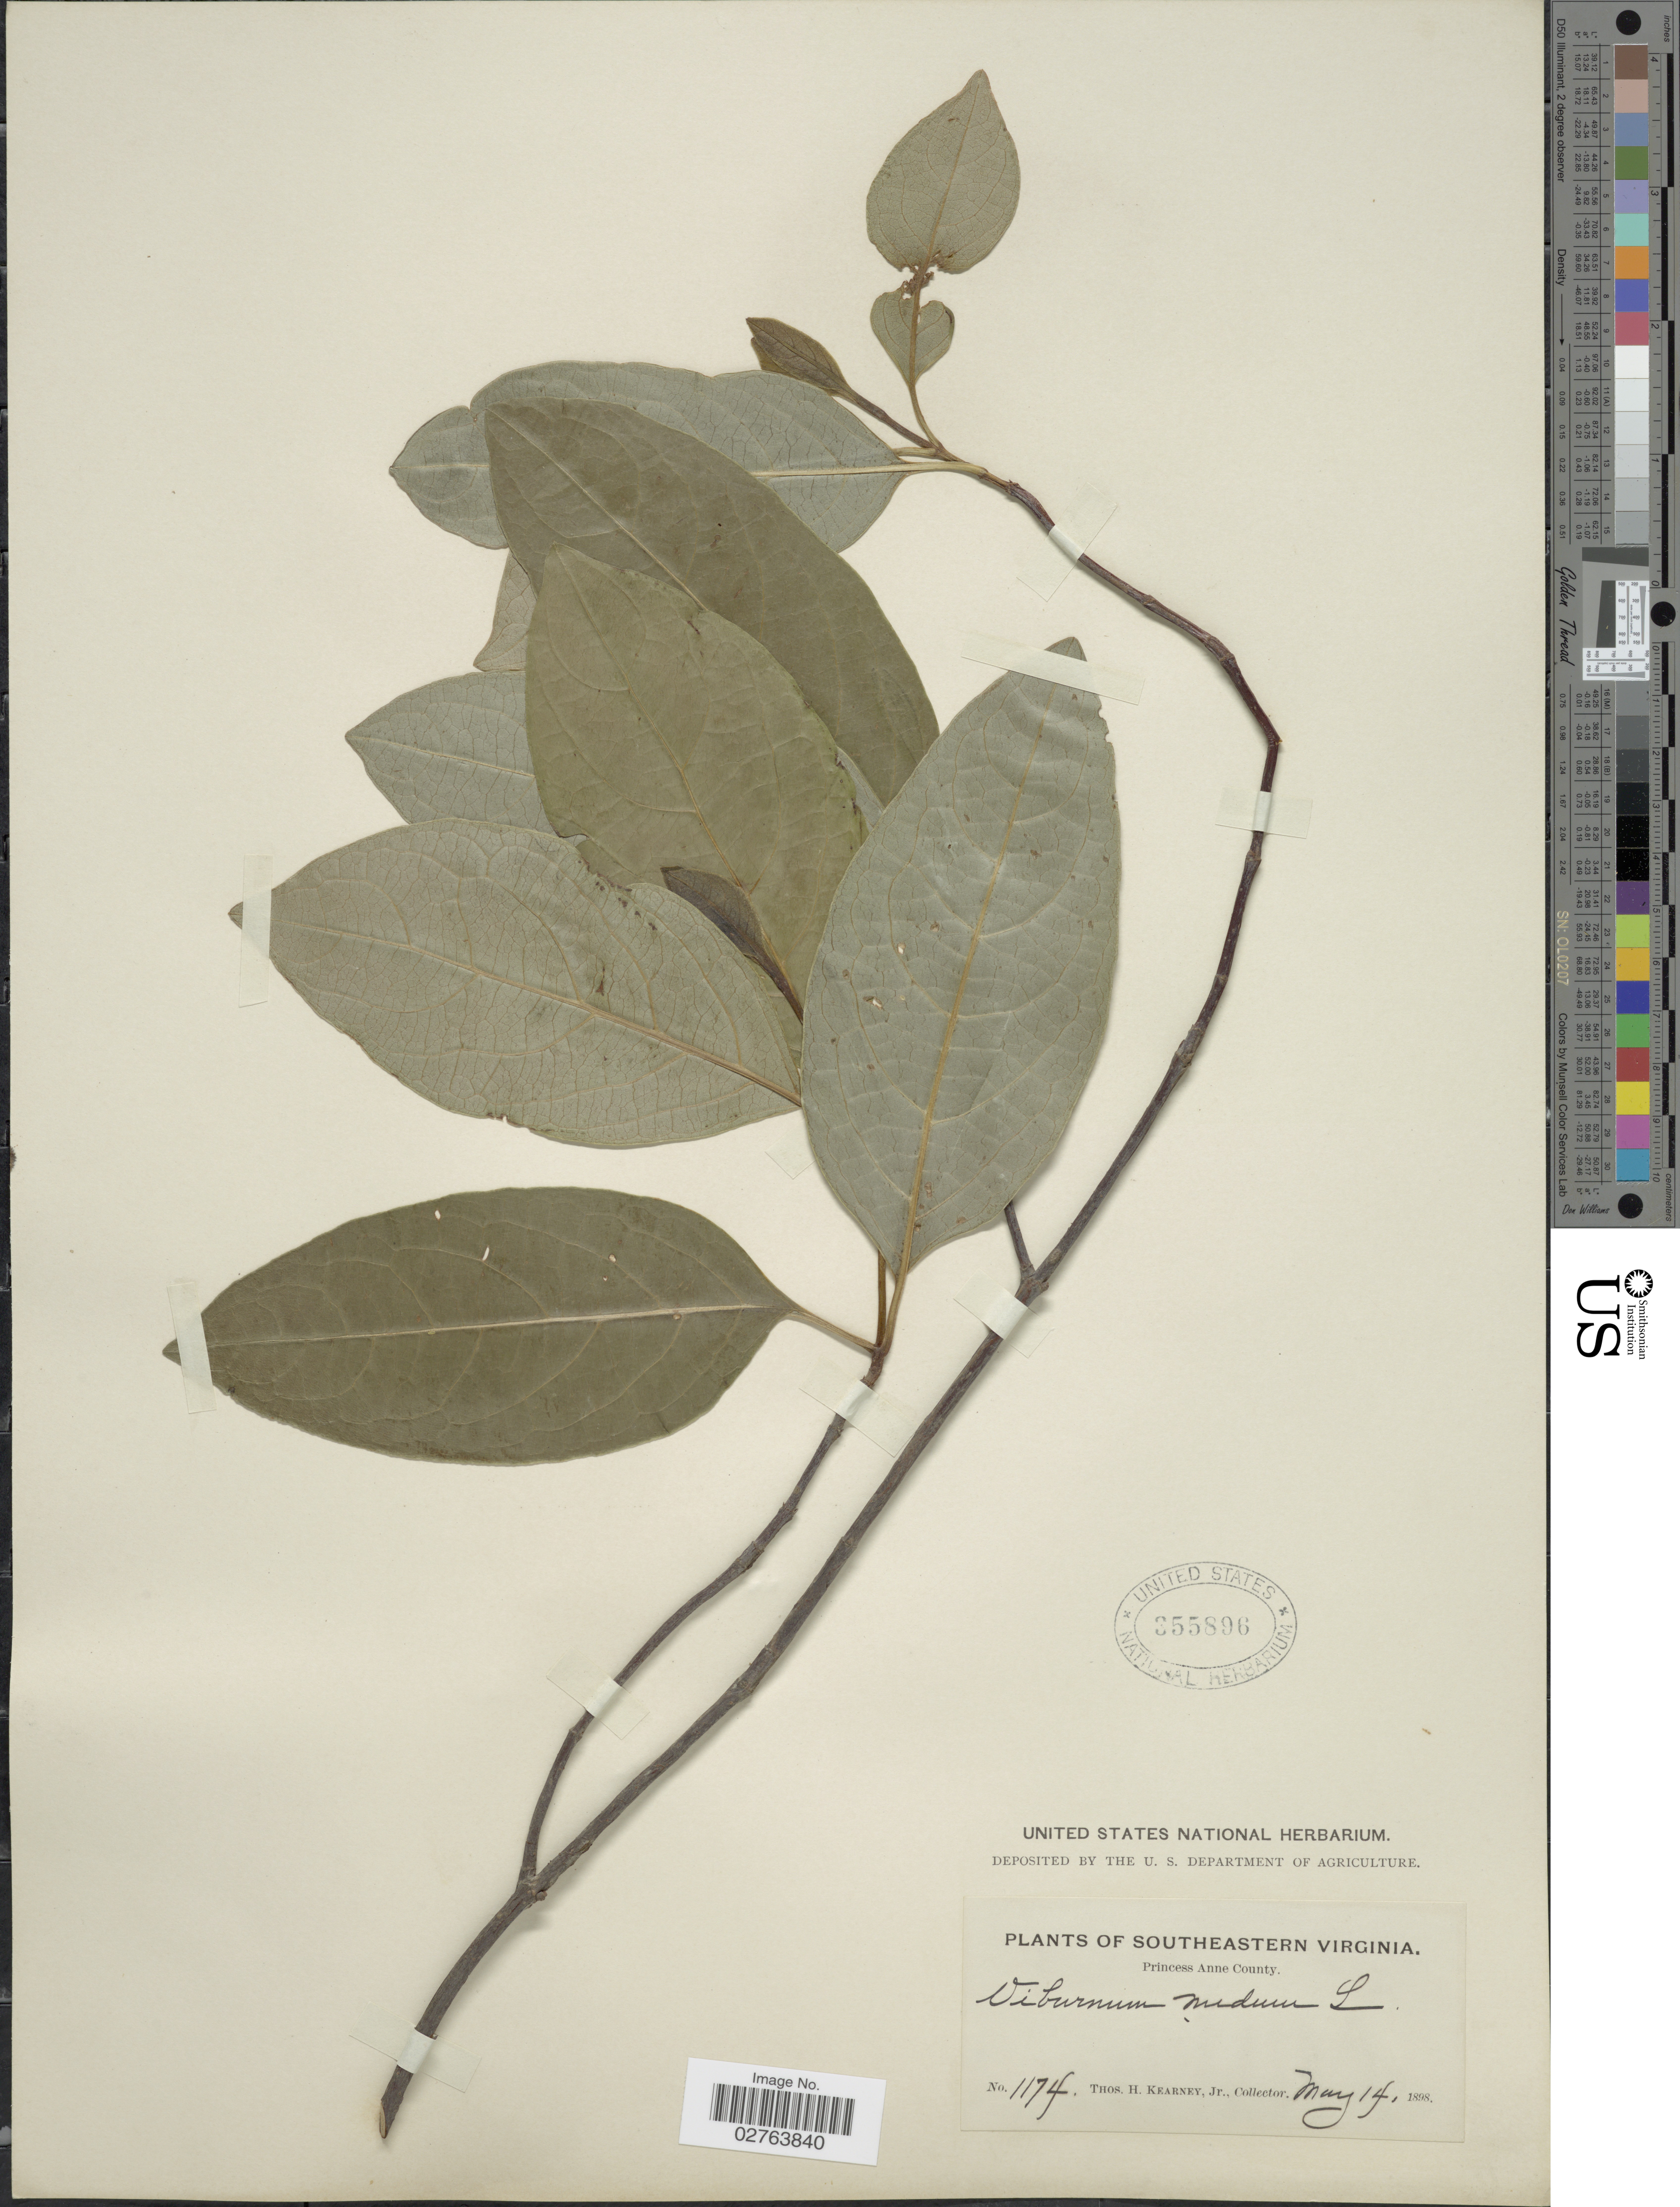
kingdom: Plantae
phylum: Tracheophyta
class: Magnoliopsida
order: Dipsacales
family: Viburnaceae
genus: Viburnum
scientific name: Viburnum nudum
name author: L.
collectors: T. H. Kearney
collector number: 1174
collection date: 1898-05-14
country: United States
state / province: Virginia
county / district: City of Virginia Beach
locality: Southeastern Virginia. Princess Anne County.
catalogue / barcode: US 355896